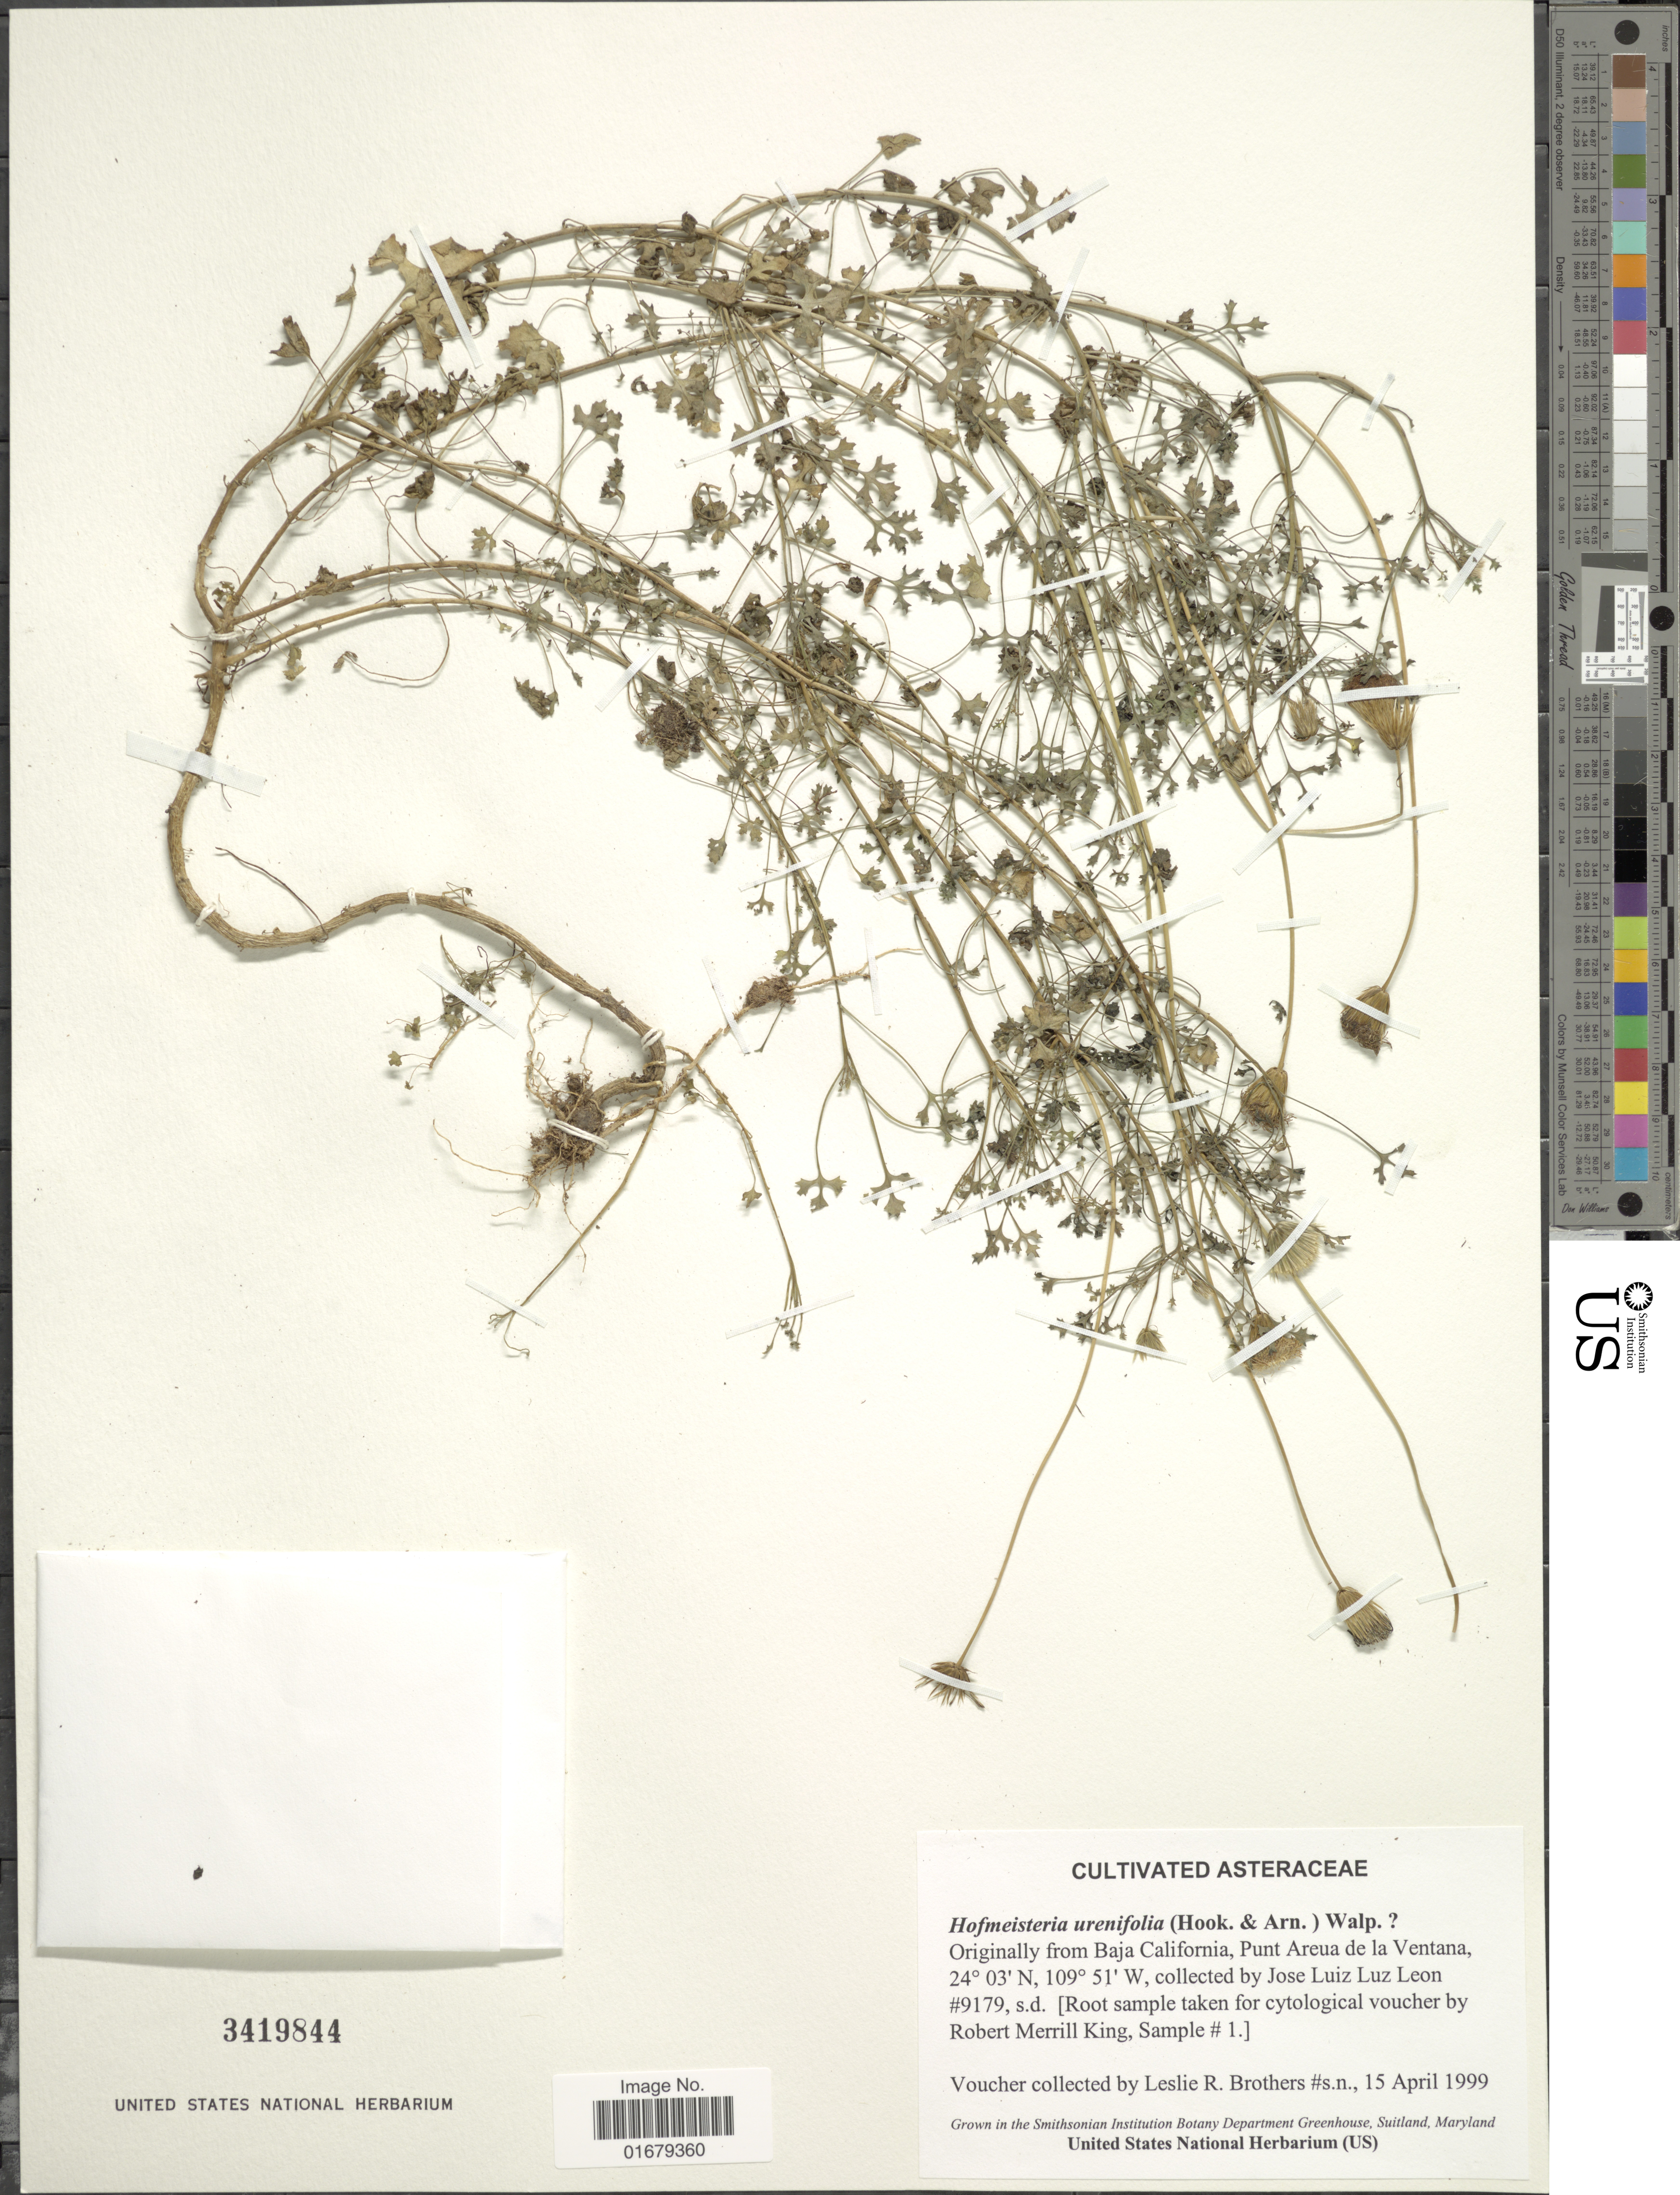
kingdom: Plantae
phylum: Tracheophyta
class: Magnoliopsida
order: Asterales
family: Asteraceae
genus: Hofmeisteria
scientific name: Hofmeisteria urenifolia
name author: (Hook. & Arn.) Walp.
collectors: L. Brothers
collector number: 9179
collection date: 1999-04-15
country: United States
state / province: Maryland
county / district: Prince George's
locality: Smithsonian Institution Botany Department Greenhouse, Suitland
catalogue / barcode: US 3419844